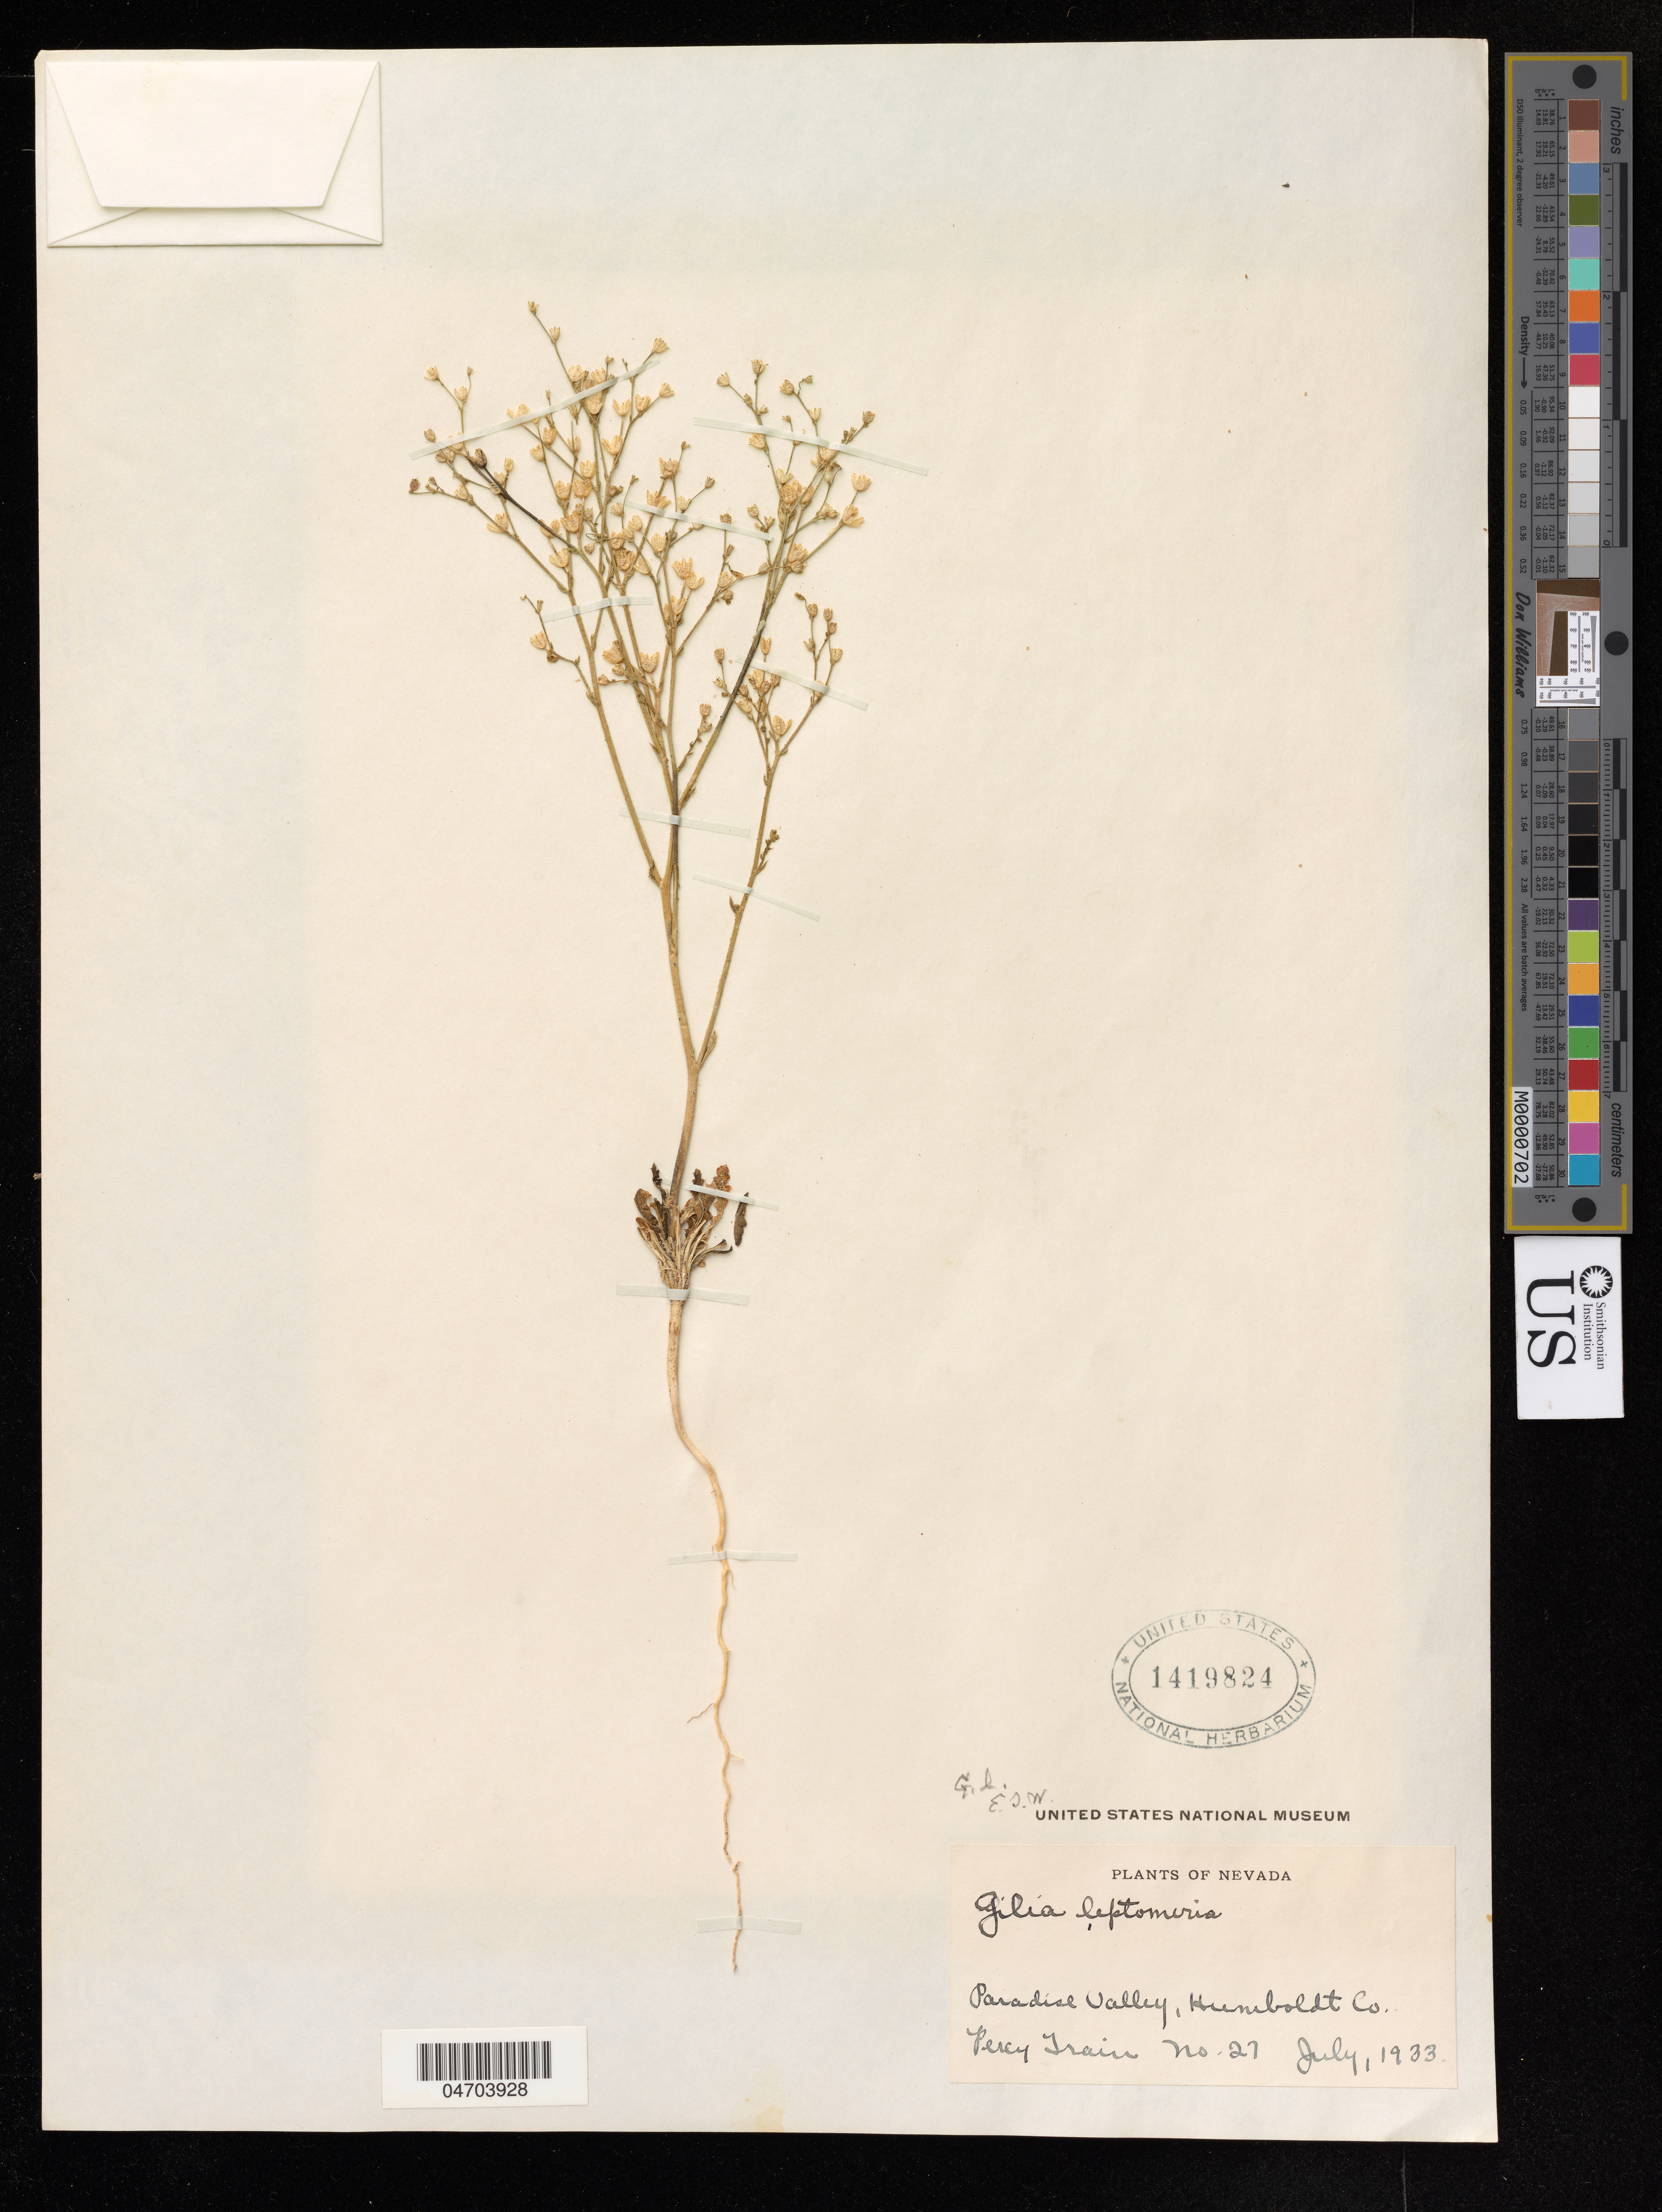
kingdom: Plantae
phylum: Tracheophyta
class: Magnoliopsida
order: Ericales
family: Polemoniaceae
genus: Gilia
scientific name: Gilia leptomeria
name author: A. Gray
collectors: P. Train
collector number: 27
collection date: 1933-07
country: United States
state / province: Nevada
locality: Paradise Valley, Humboldt Co.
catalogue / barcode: US 1419824